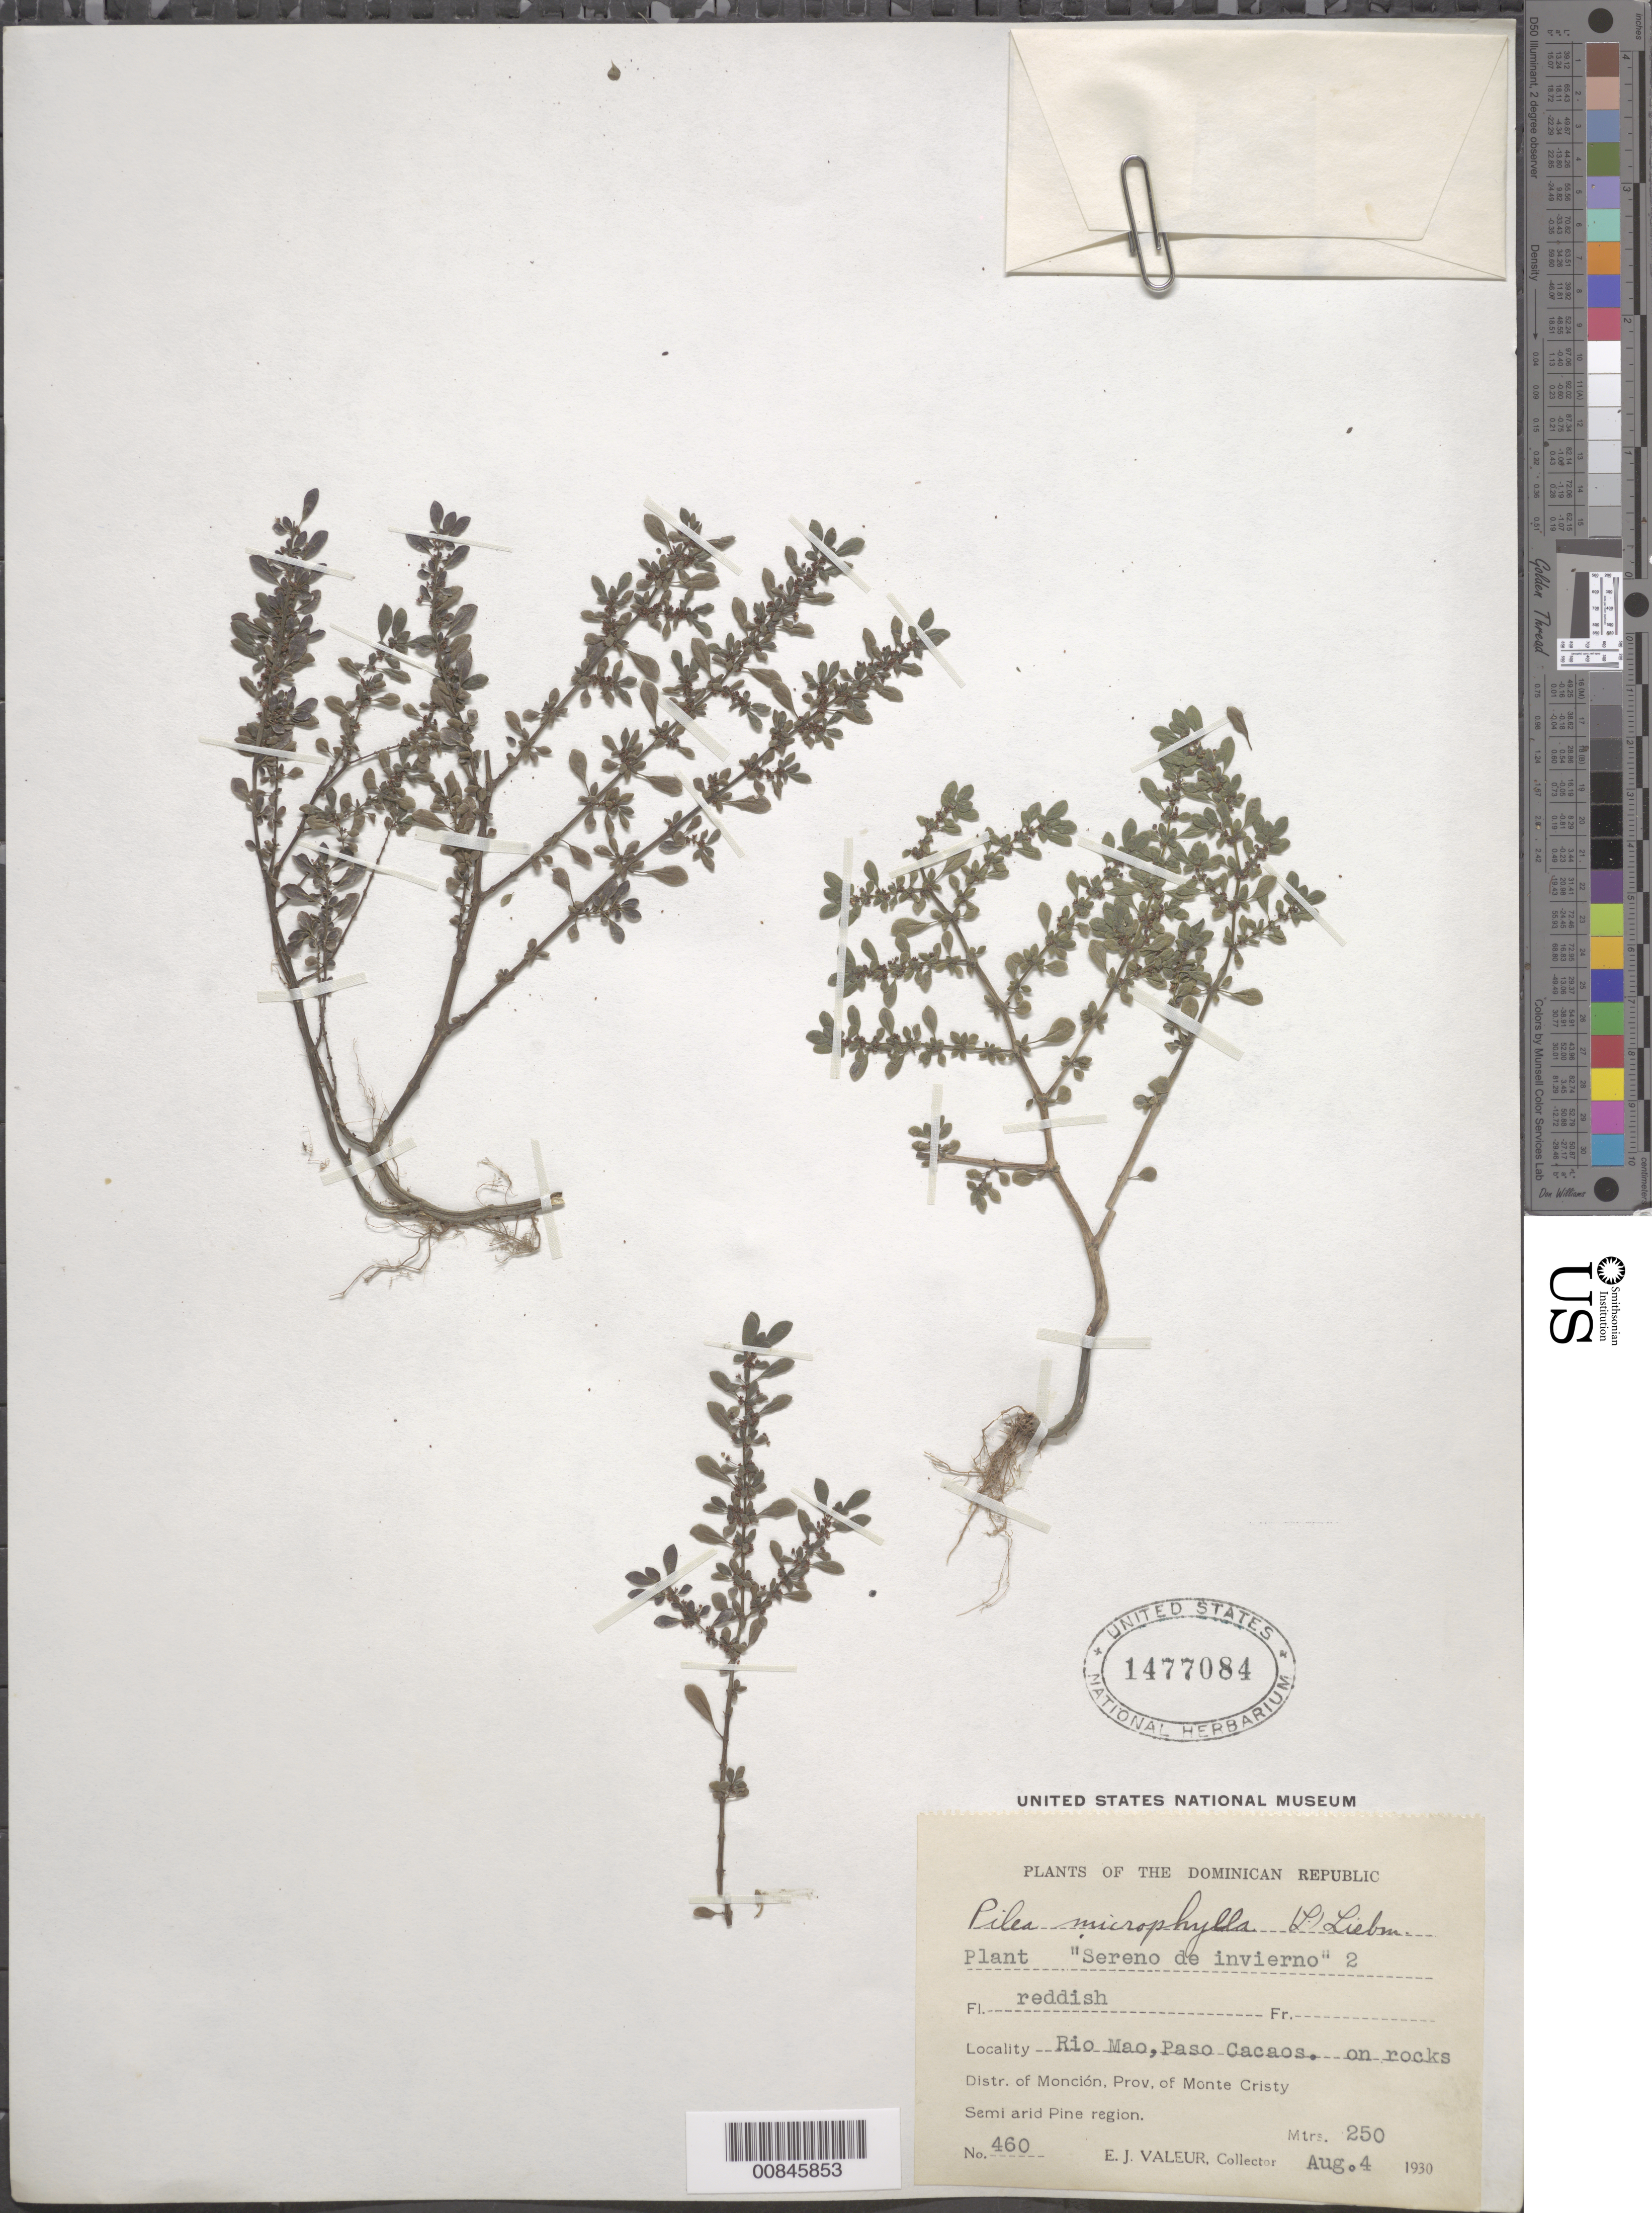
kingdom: Plantae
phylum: Tracheophyta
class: Magnoliopsida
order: Rosales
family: Urticaceae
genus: Pilea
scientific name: Pilea microphylla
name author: (L.) Liebm.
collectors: E. Valeur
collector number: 460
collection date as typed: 04 Aug 1930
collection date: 1930-08-04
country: Dominican Republic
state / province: Monte Cristi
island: Hispaniola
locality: Río Mao, Paso Cacaos, Distr. of Monción.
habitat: On rocks. Semi arid Pine region.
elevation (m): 250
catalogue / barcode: US 1477084